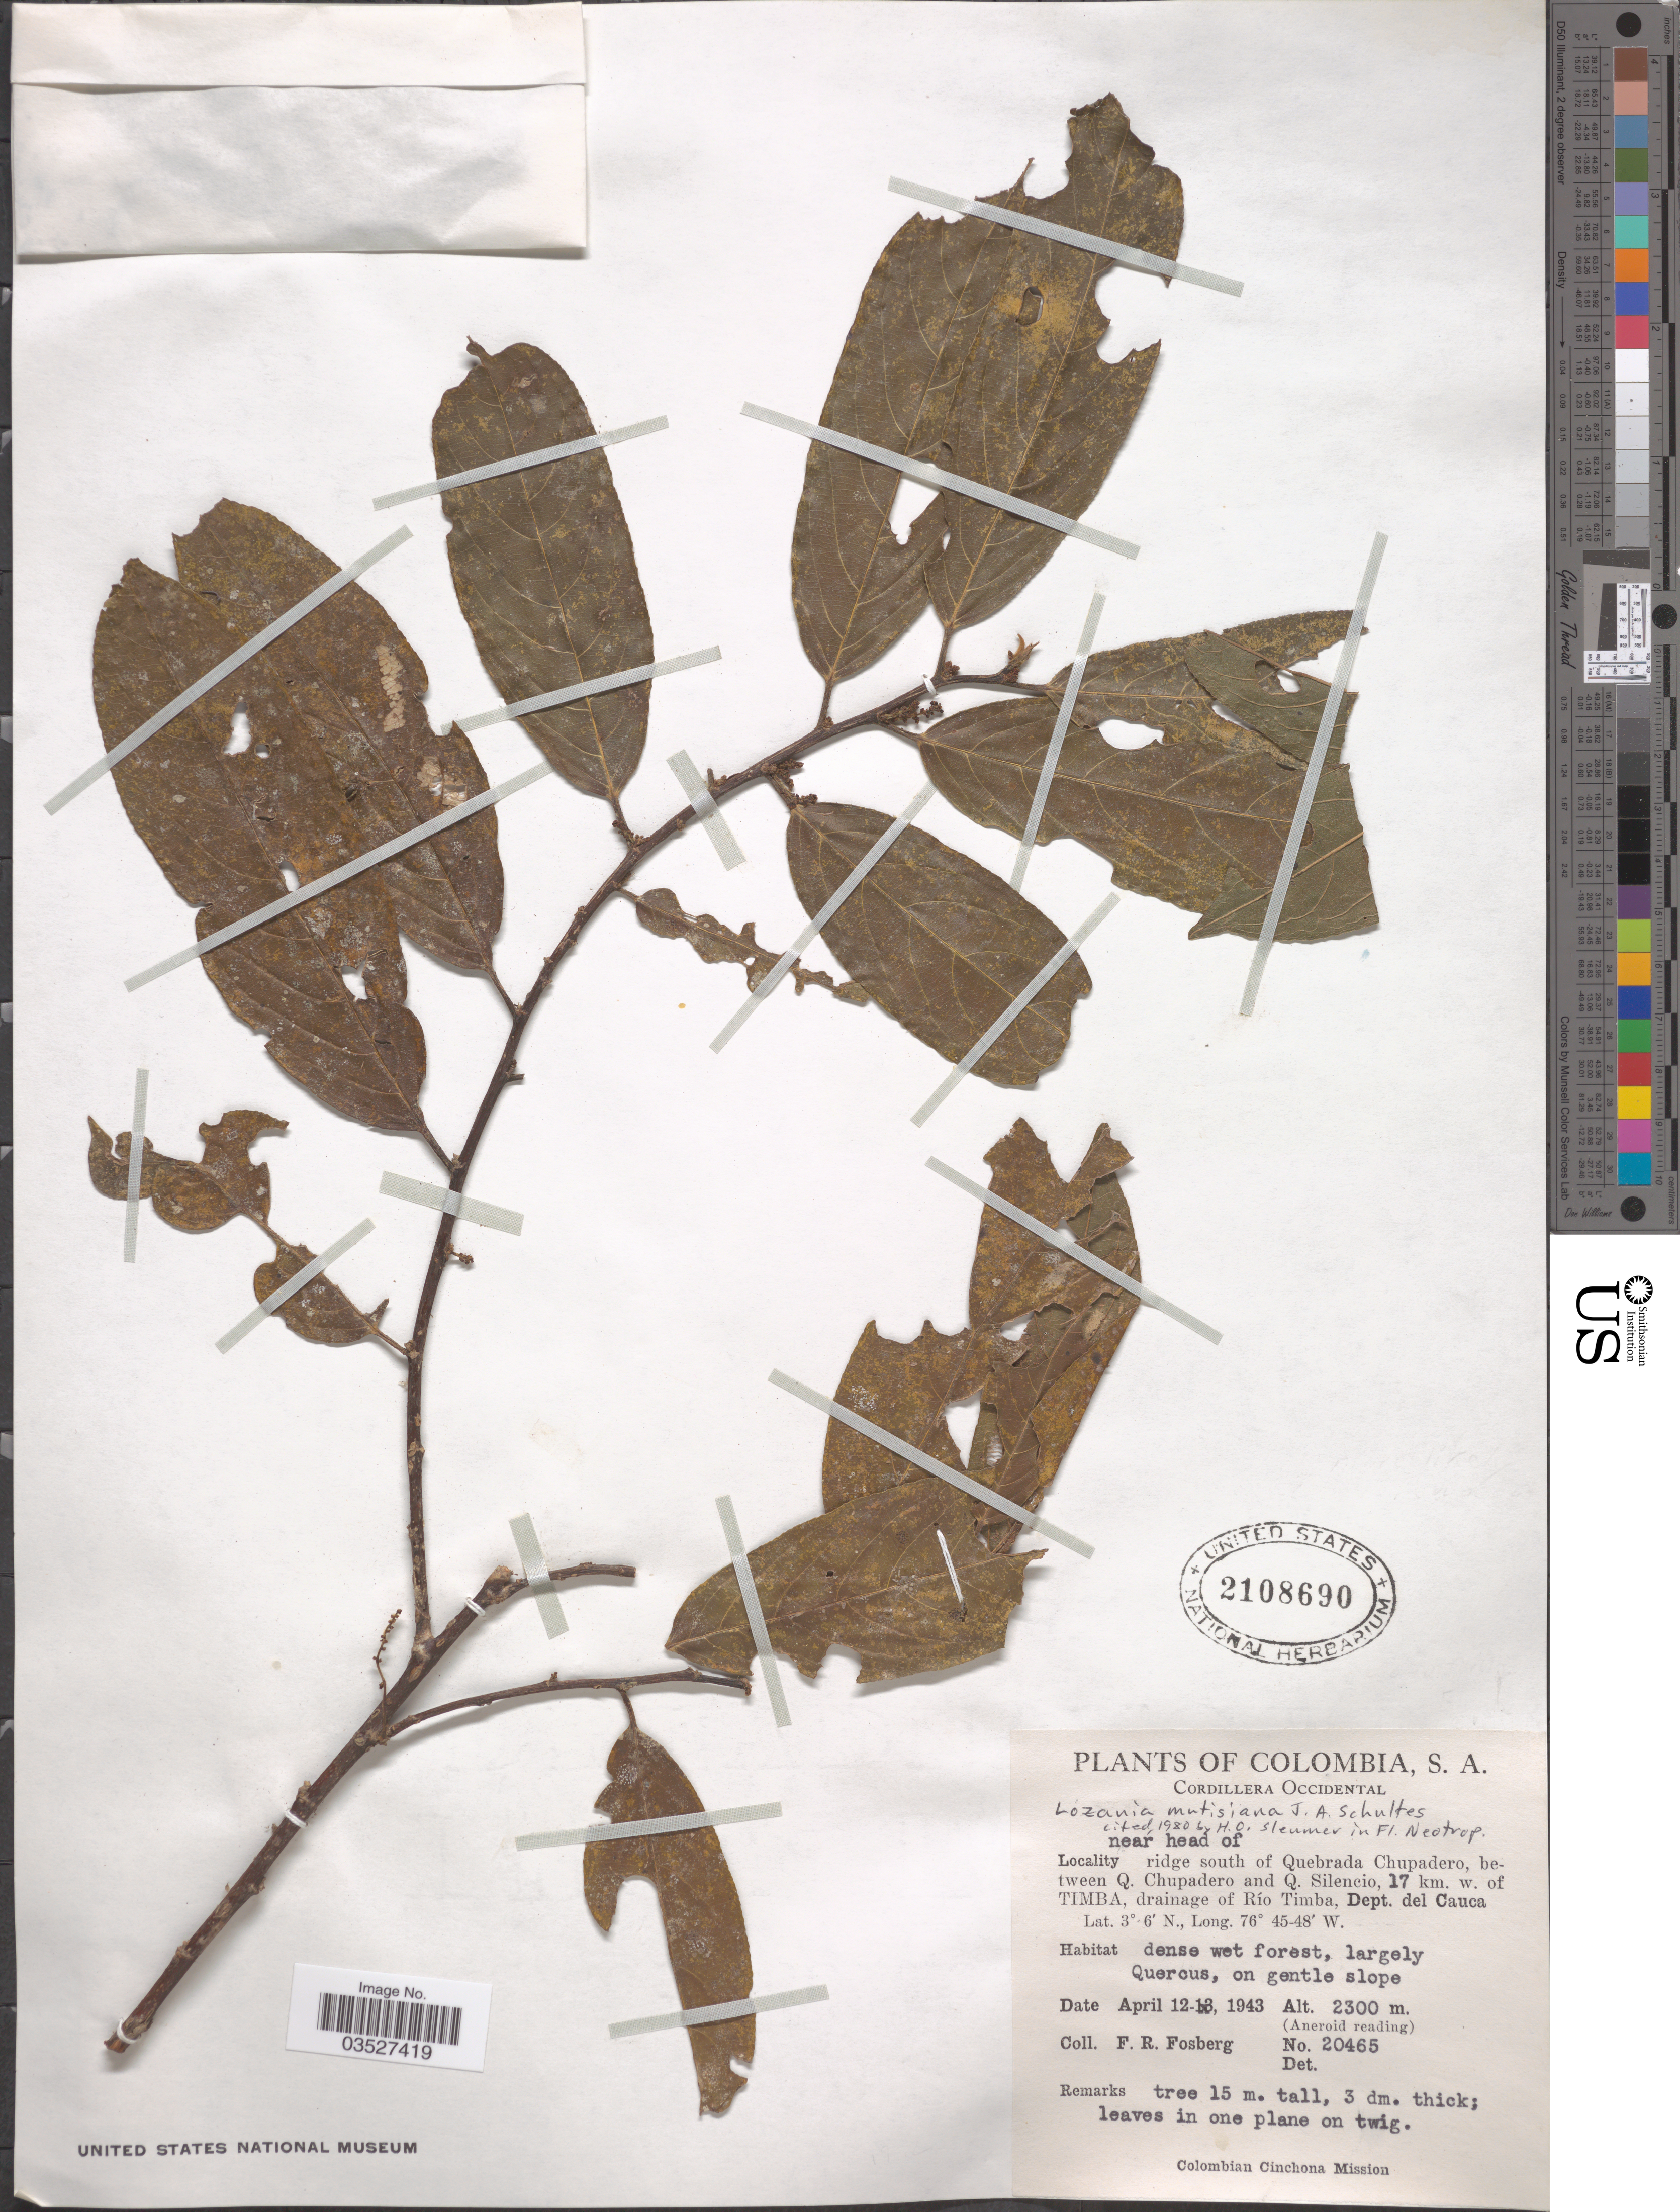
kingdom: Plantae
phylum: Tracheophyta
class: Magnoliopsida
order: Malpighiales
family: Lacistemataceae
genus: Lozania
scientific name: Lozania mutisiana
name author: Schult. in Roem. & Schult.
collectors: F. R. Fosberg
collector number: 20465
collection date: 1943-04-12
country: Colombia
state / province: Cauca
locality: Cordillera Occidental. Near head of ridge south of Quebrada Chupadero, between Q. Chupadero and Q. Silencio, 17 km. w. of Timba, drainage of Río Timba, Dept. del Cauca.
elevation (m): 2300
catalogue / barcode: US 2108690